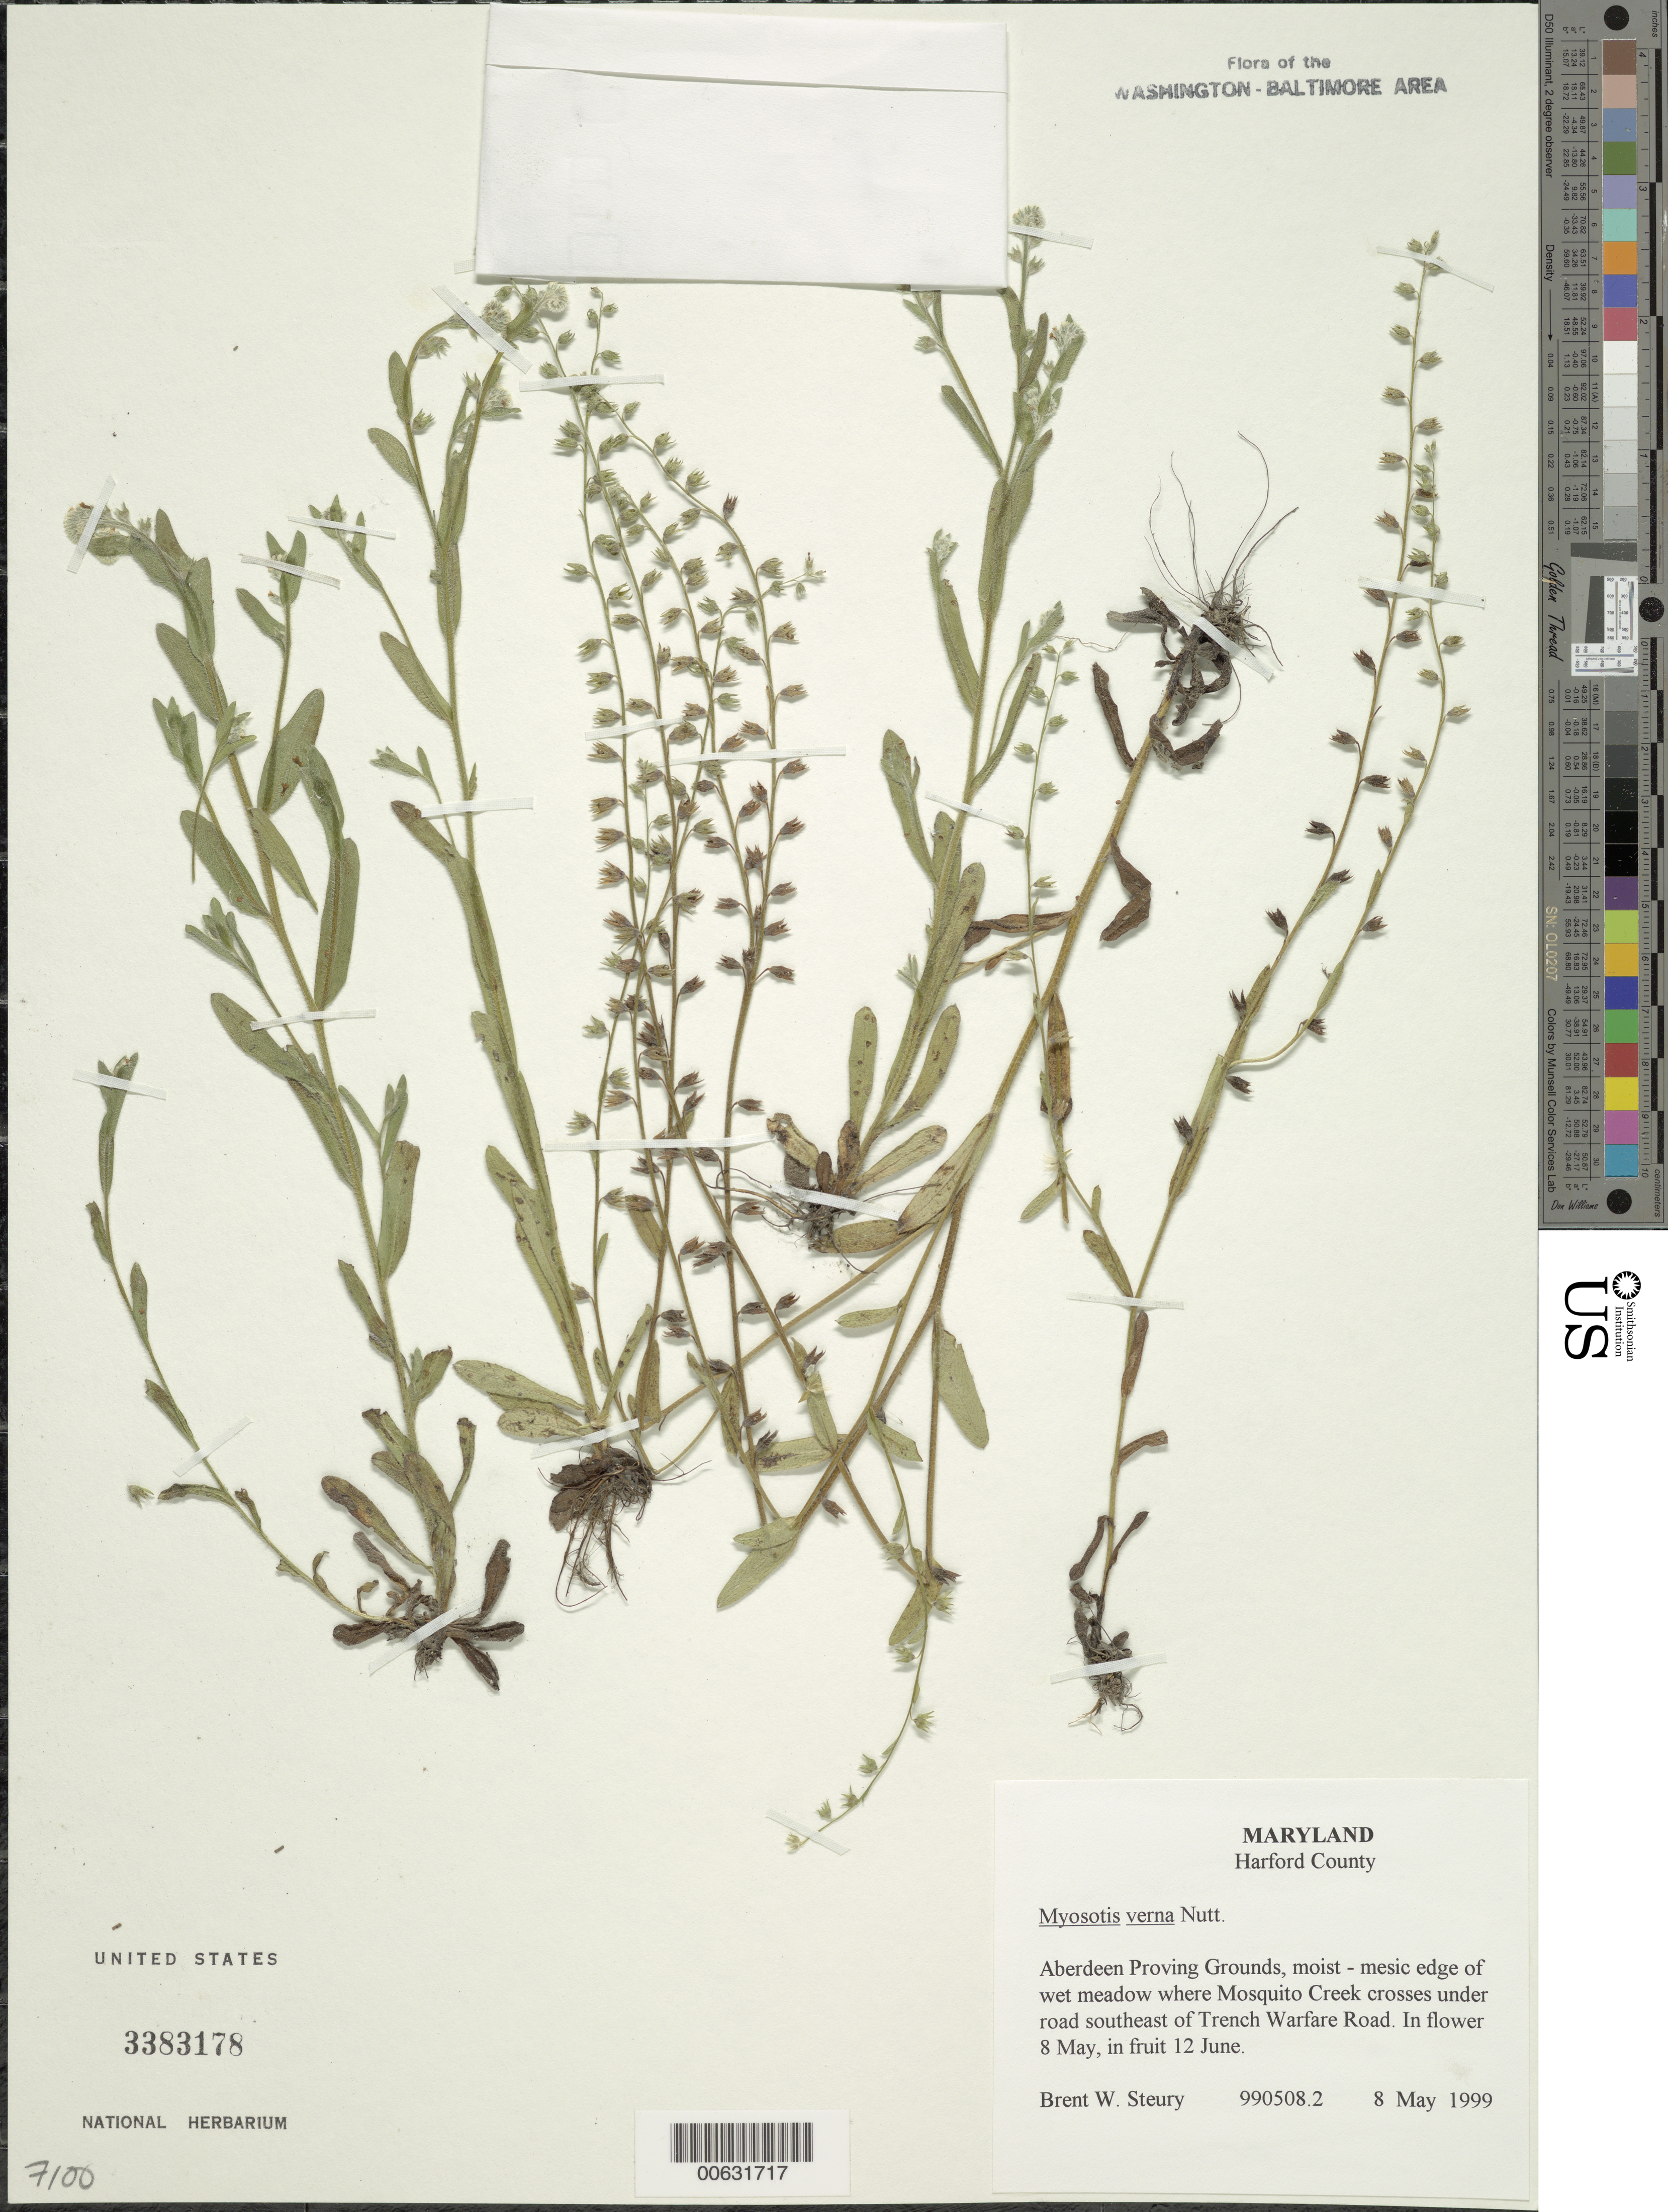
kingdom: Plantae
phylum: Tracheophyta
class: Magnoliopsida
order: Boraginales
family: Boraginaceae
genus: Myosotis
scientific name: Myosotis verna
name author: Nutt.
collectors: B. Steury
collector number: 990508.2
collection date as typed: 08 May 1999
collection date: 1999-05-08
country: United States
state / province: Maryland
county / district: Harford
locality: Aberdeen Proving Ground, where Mosquito Creek crosses under road SE of Trench Warfare Road.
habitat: Moist - mesic edge of wet meadow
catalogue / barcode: US 3383178